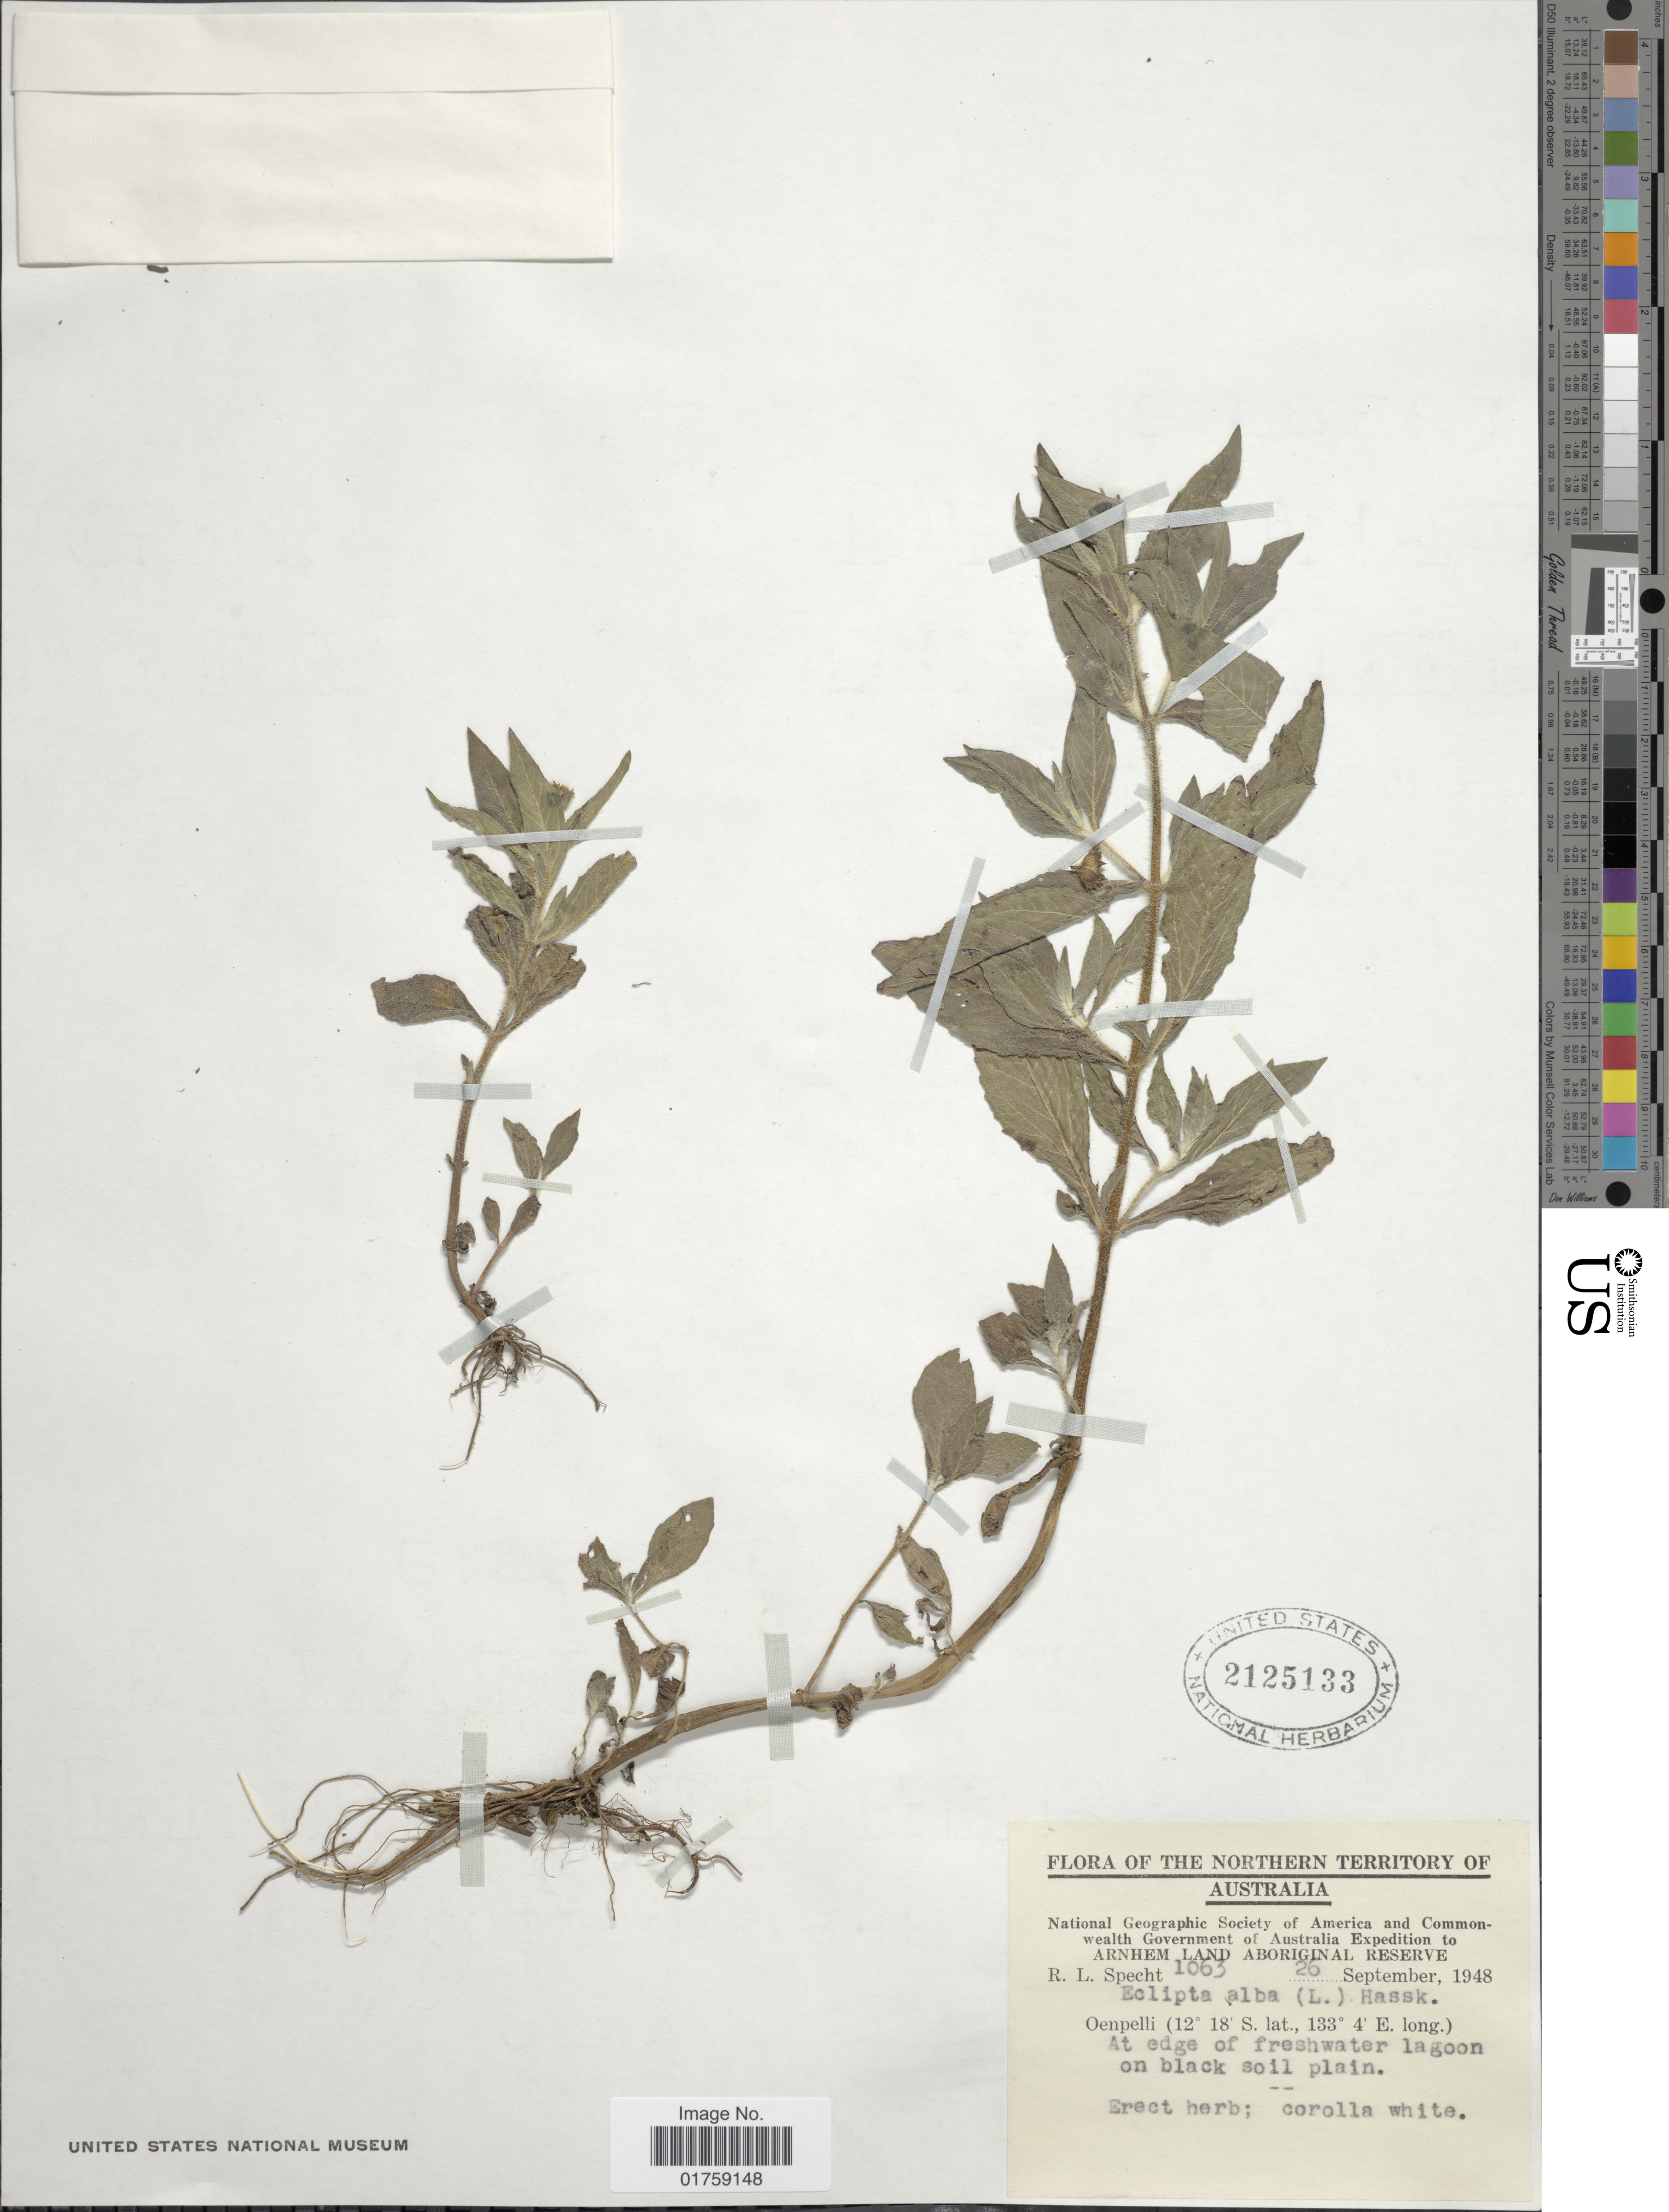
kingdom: Plantae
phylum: Tracheophyta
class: Magnoliopsida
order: Asterales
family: Asteraceae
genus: Eclipta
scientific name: Eclipta alba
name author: (L.) Hassk.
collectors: R. L. Specht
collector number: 1063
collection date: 1948-09-26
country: Australia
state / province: Northern Territory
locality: Oenpelli.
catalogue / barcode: US 2125133